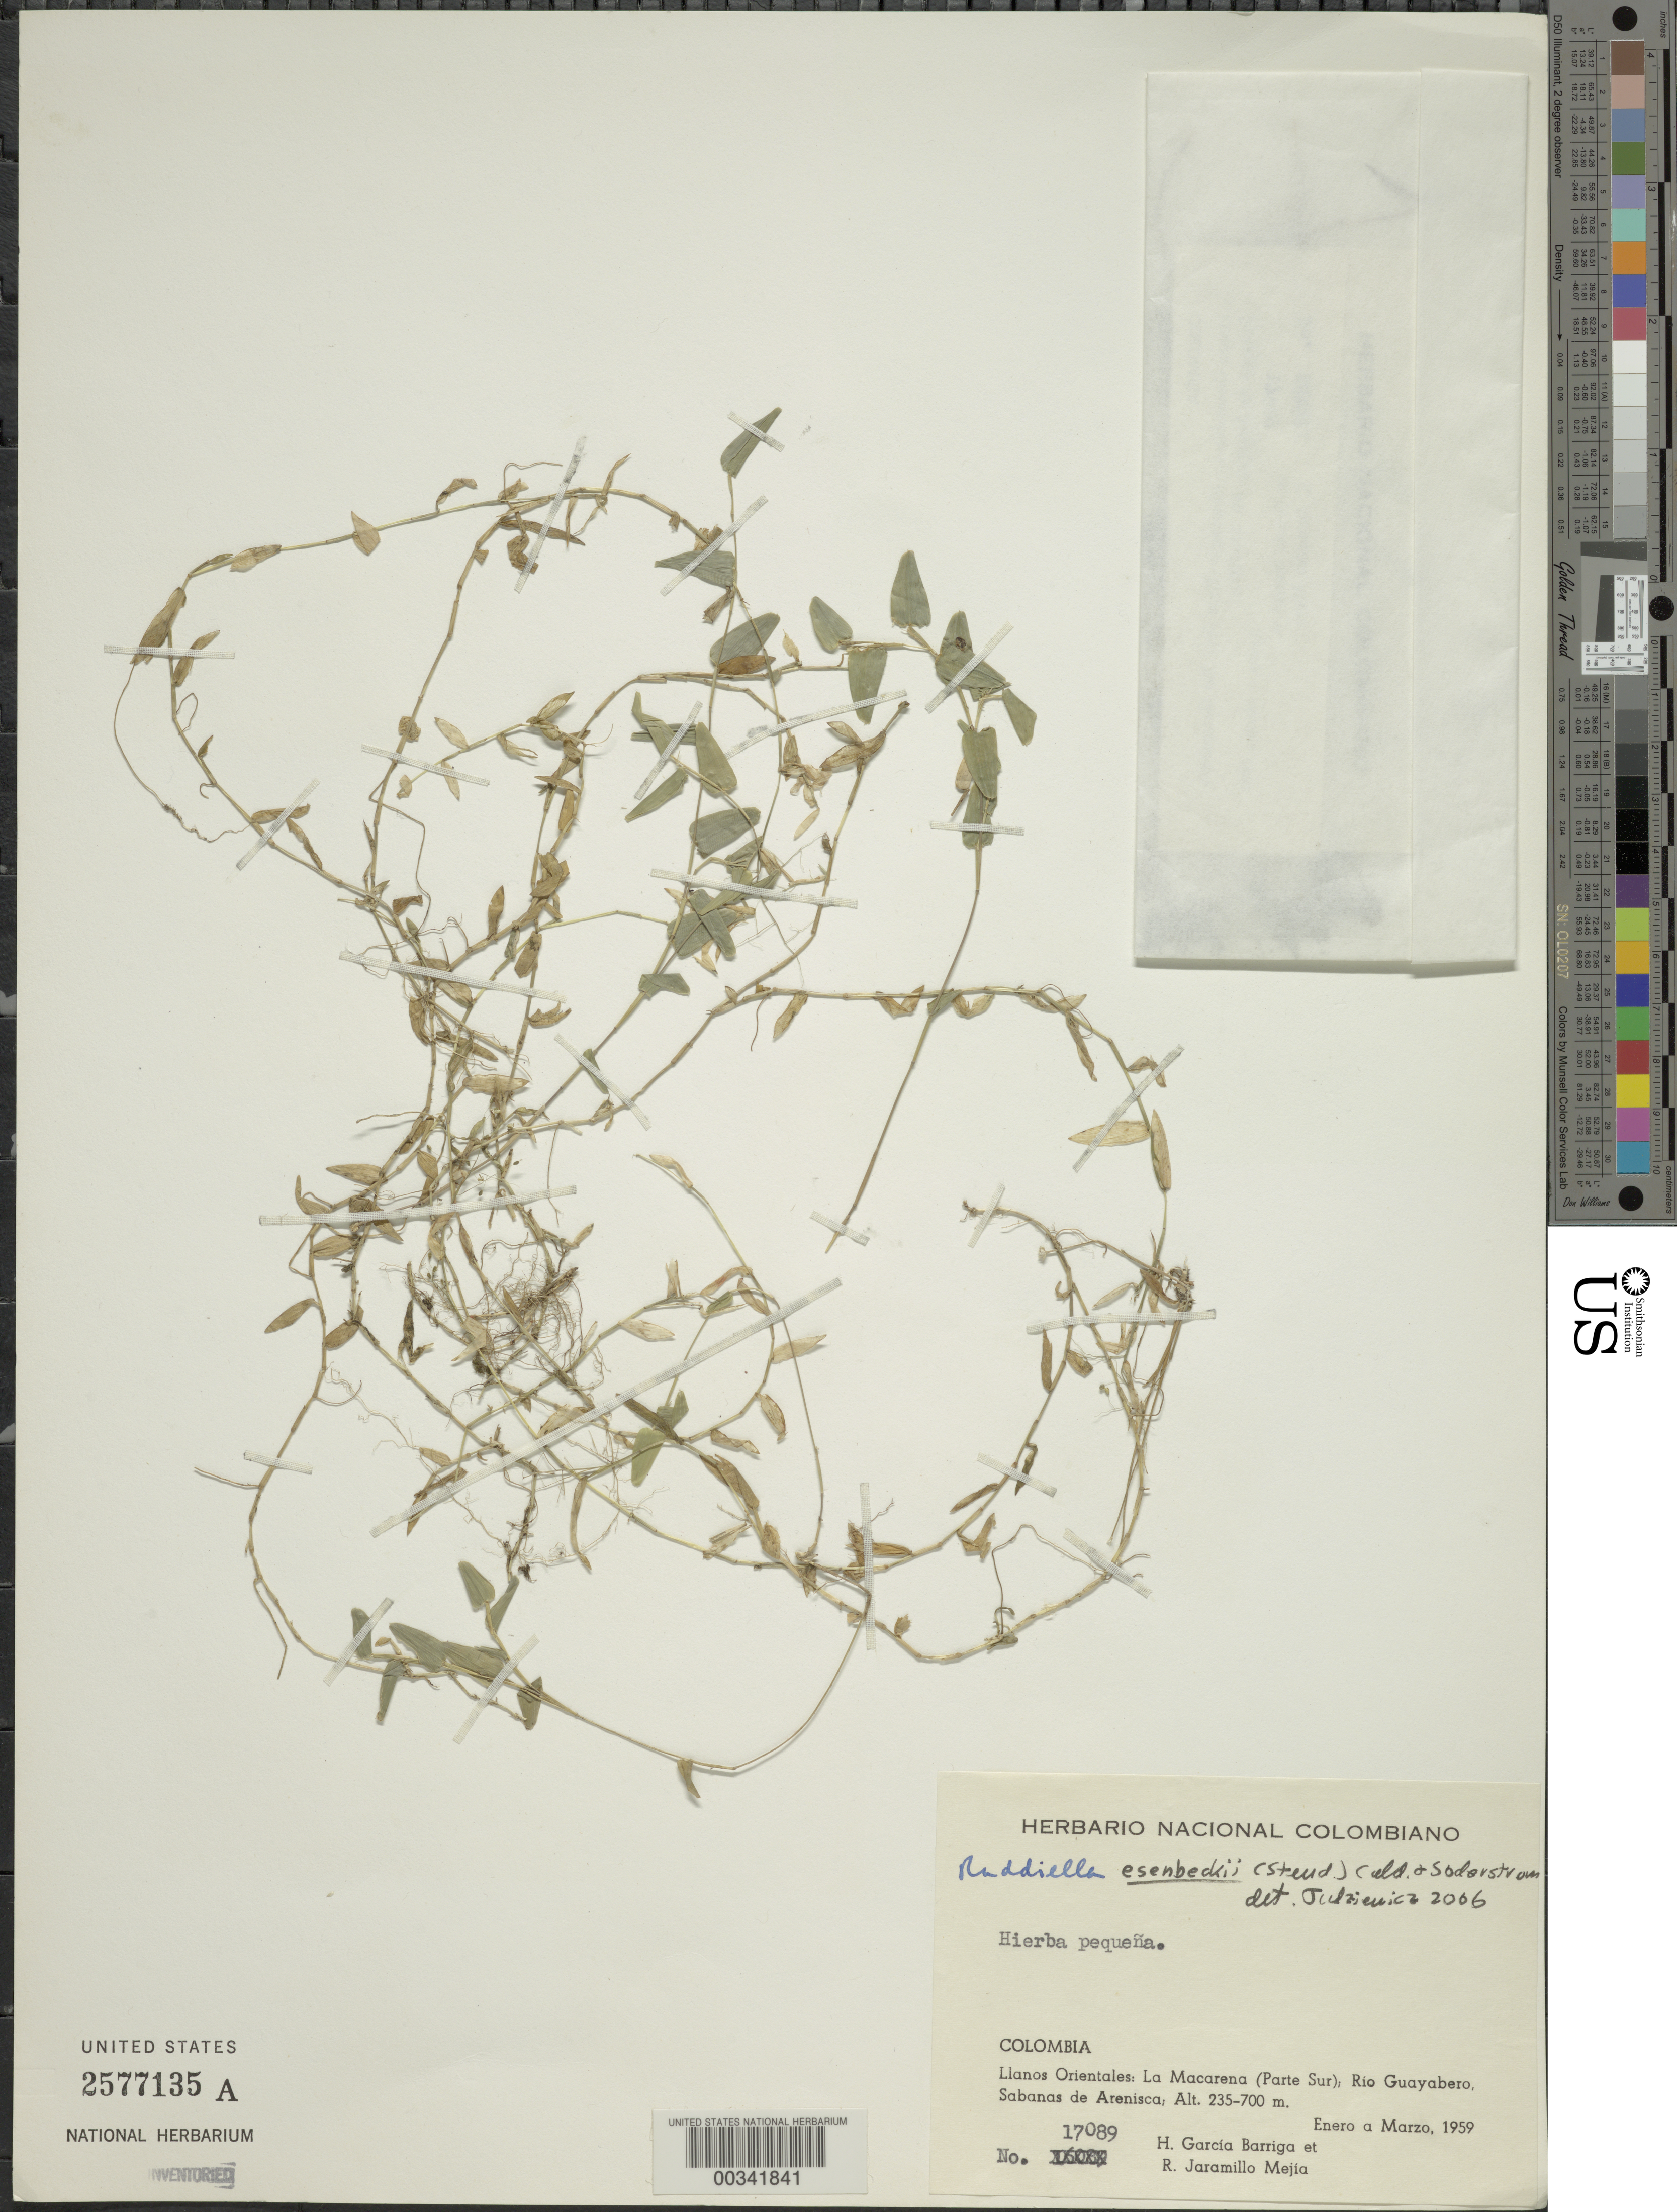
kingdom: Plantae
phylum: Tracheophyta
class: Liliopsida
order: Poales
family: Poaceae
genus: Raddiella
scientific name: Raddiella esenbeckii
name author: (Steud.) C. E. Calderón & Soderstr.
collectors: H. García Barriga & R. Jaramillo M.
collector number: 17089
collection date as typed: Jan 1959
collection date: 1959-01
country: Colombia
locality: Llanos Orientales; la Macarena (parte sur); Rio Guayabero, Sabanas de Arenisca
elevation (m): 235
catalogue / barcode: US 2577135A